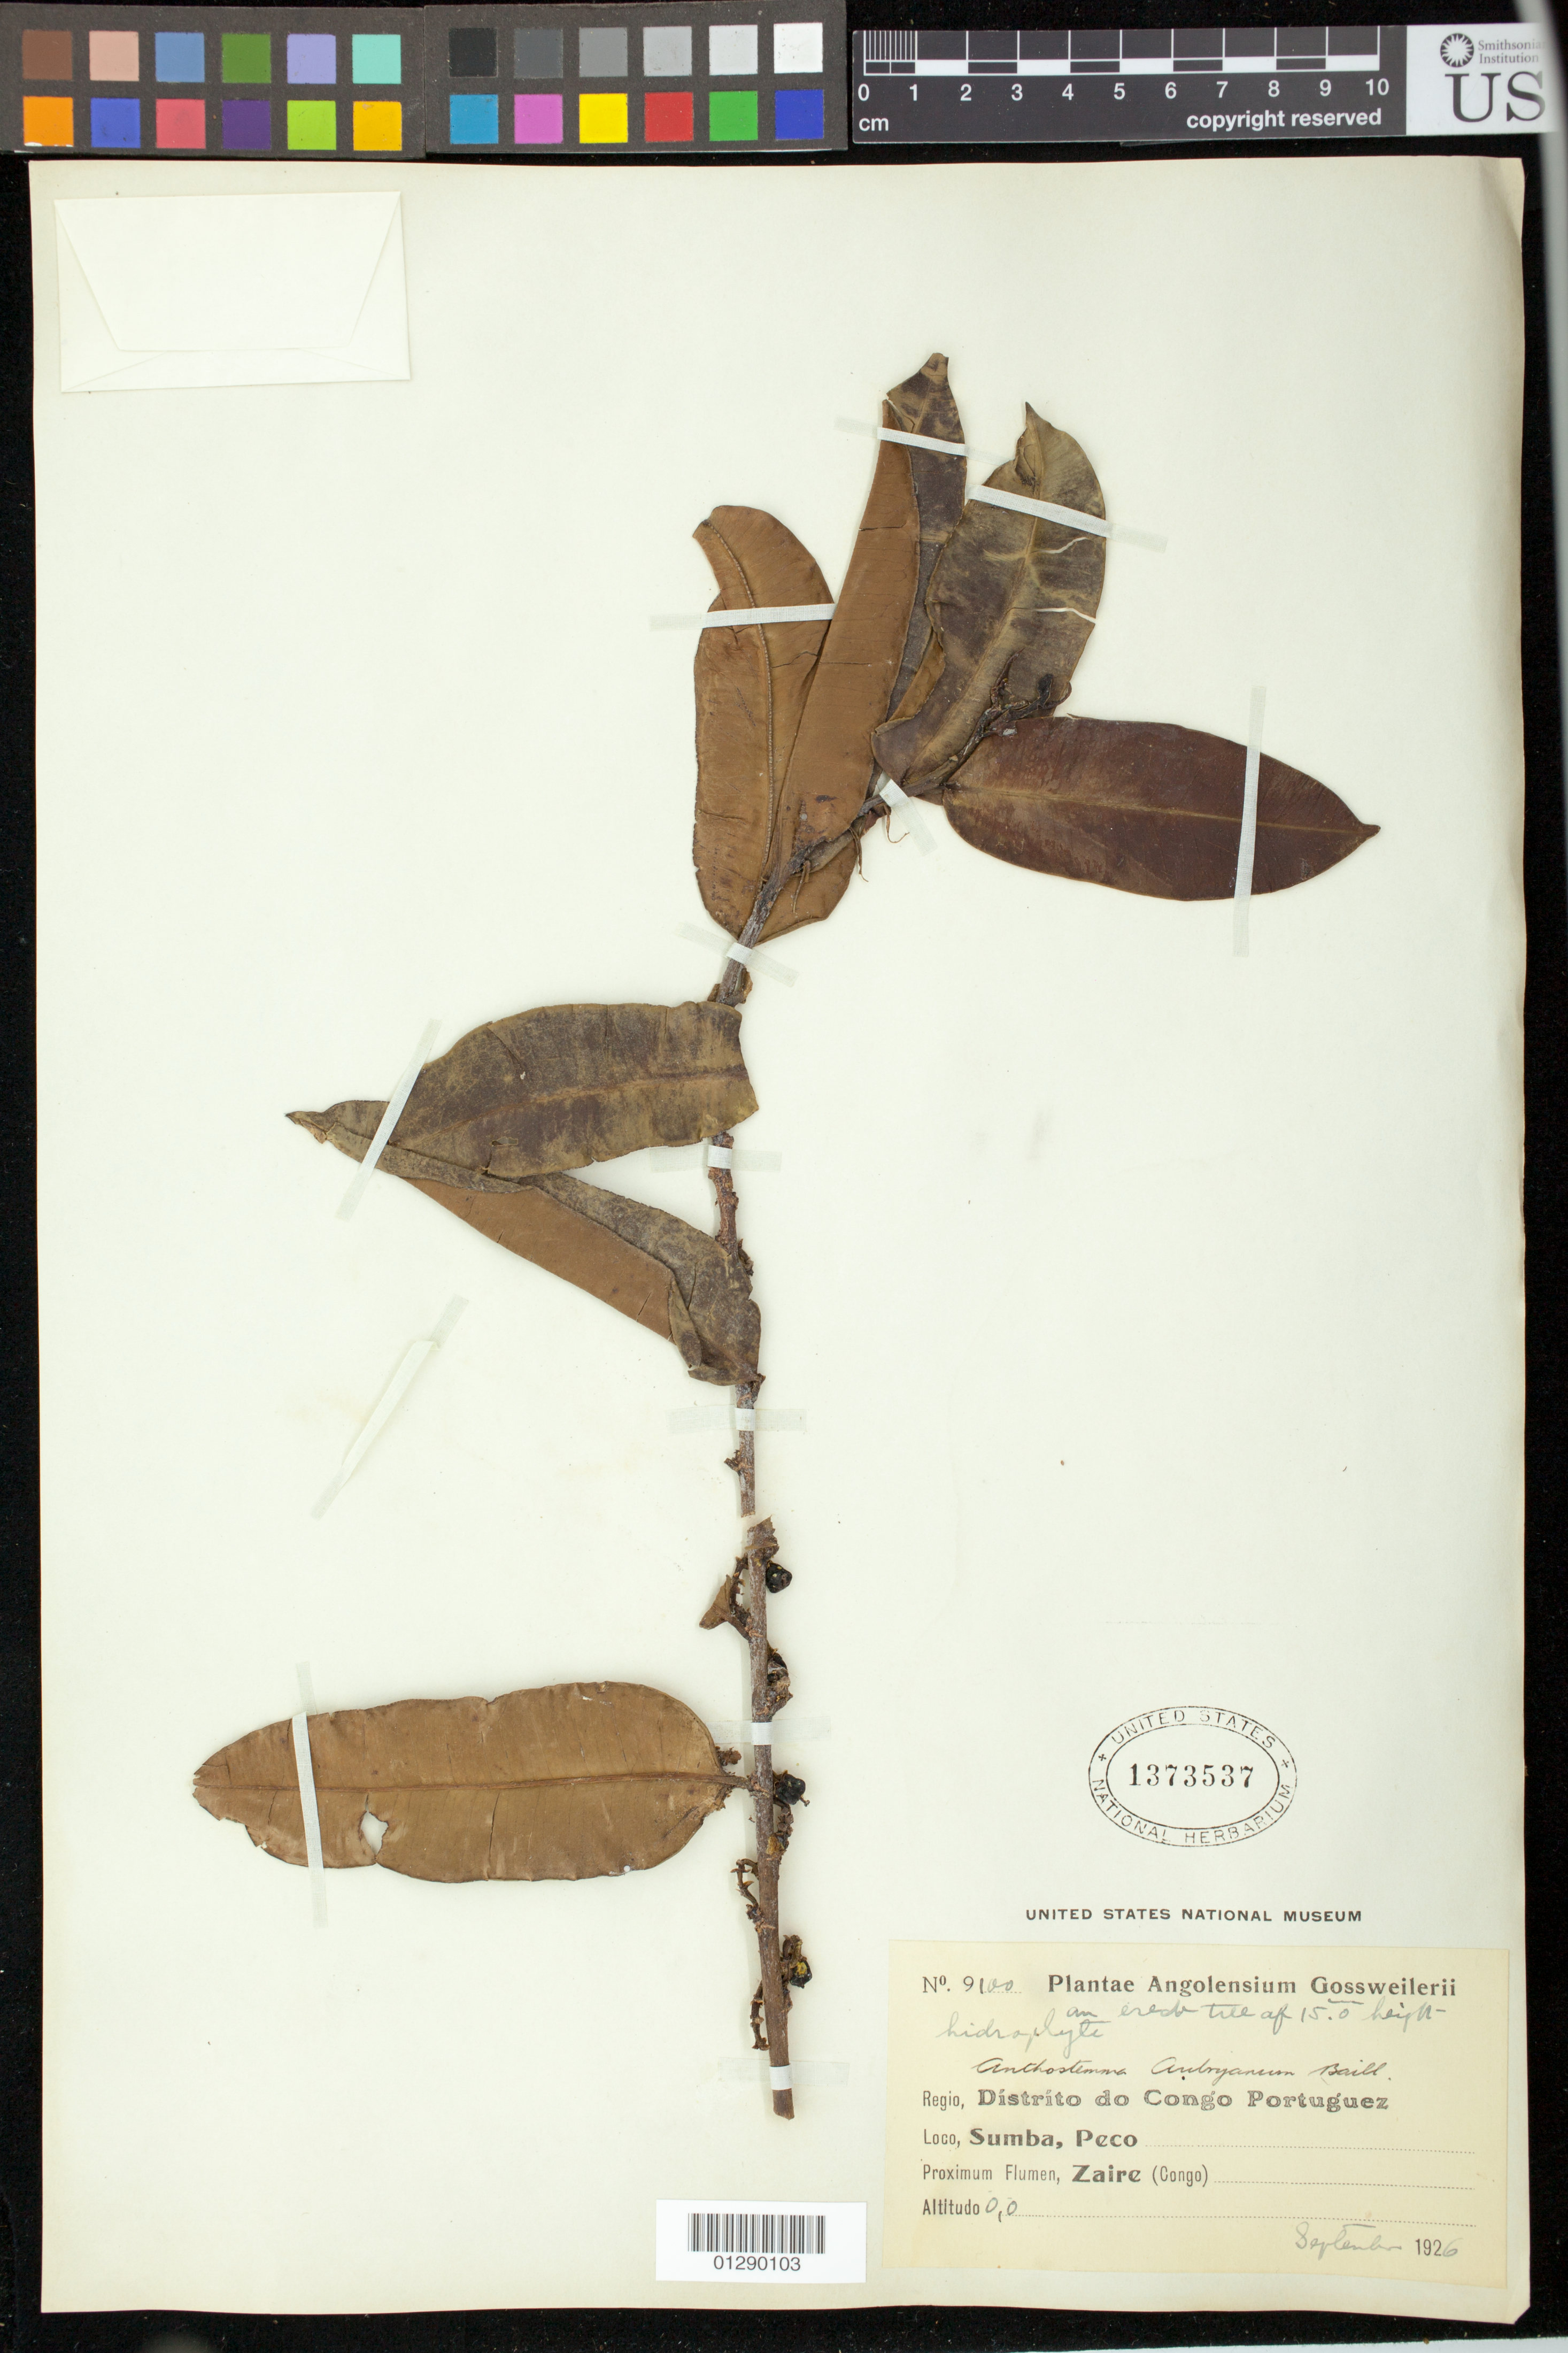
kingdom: Plantae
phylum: Tracheophyta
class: Magnoliopsida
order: Malpighiales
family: Euphorbiaceae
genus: Anthostema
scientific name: Anthostema aubryanum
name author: Baill.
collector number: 9100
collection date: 1926-09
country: Angola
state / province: Cunene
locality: Distrito do Congo Portuguez,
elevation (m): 0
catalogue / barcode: US 1373537